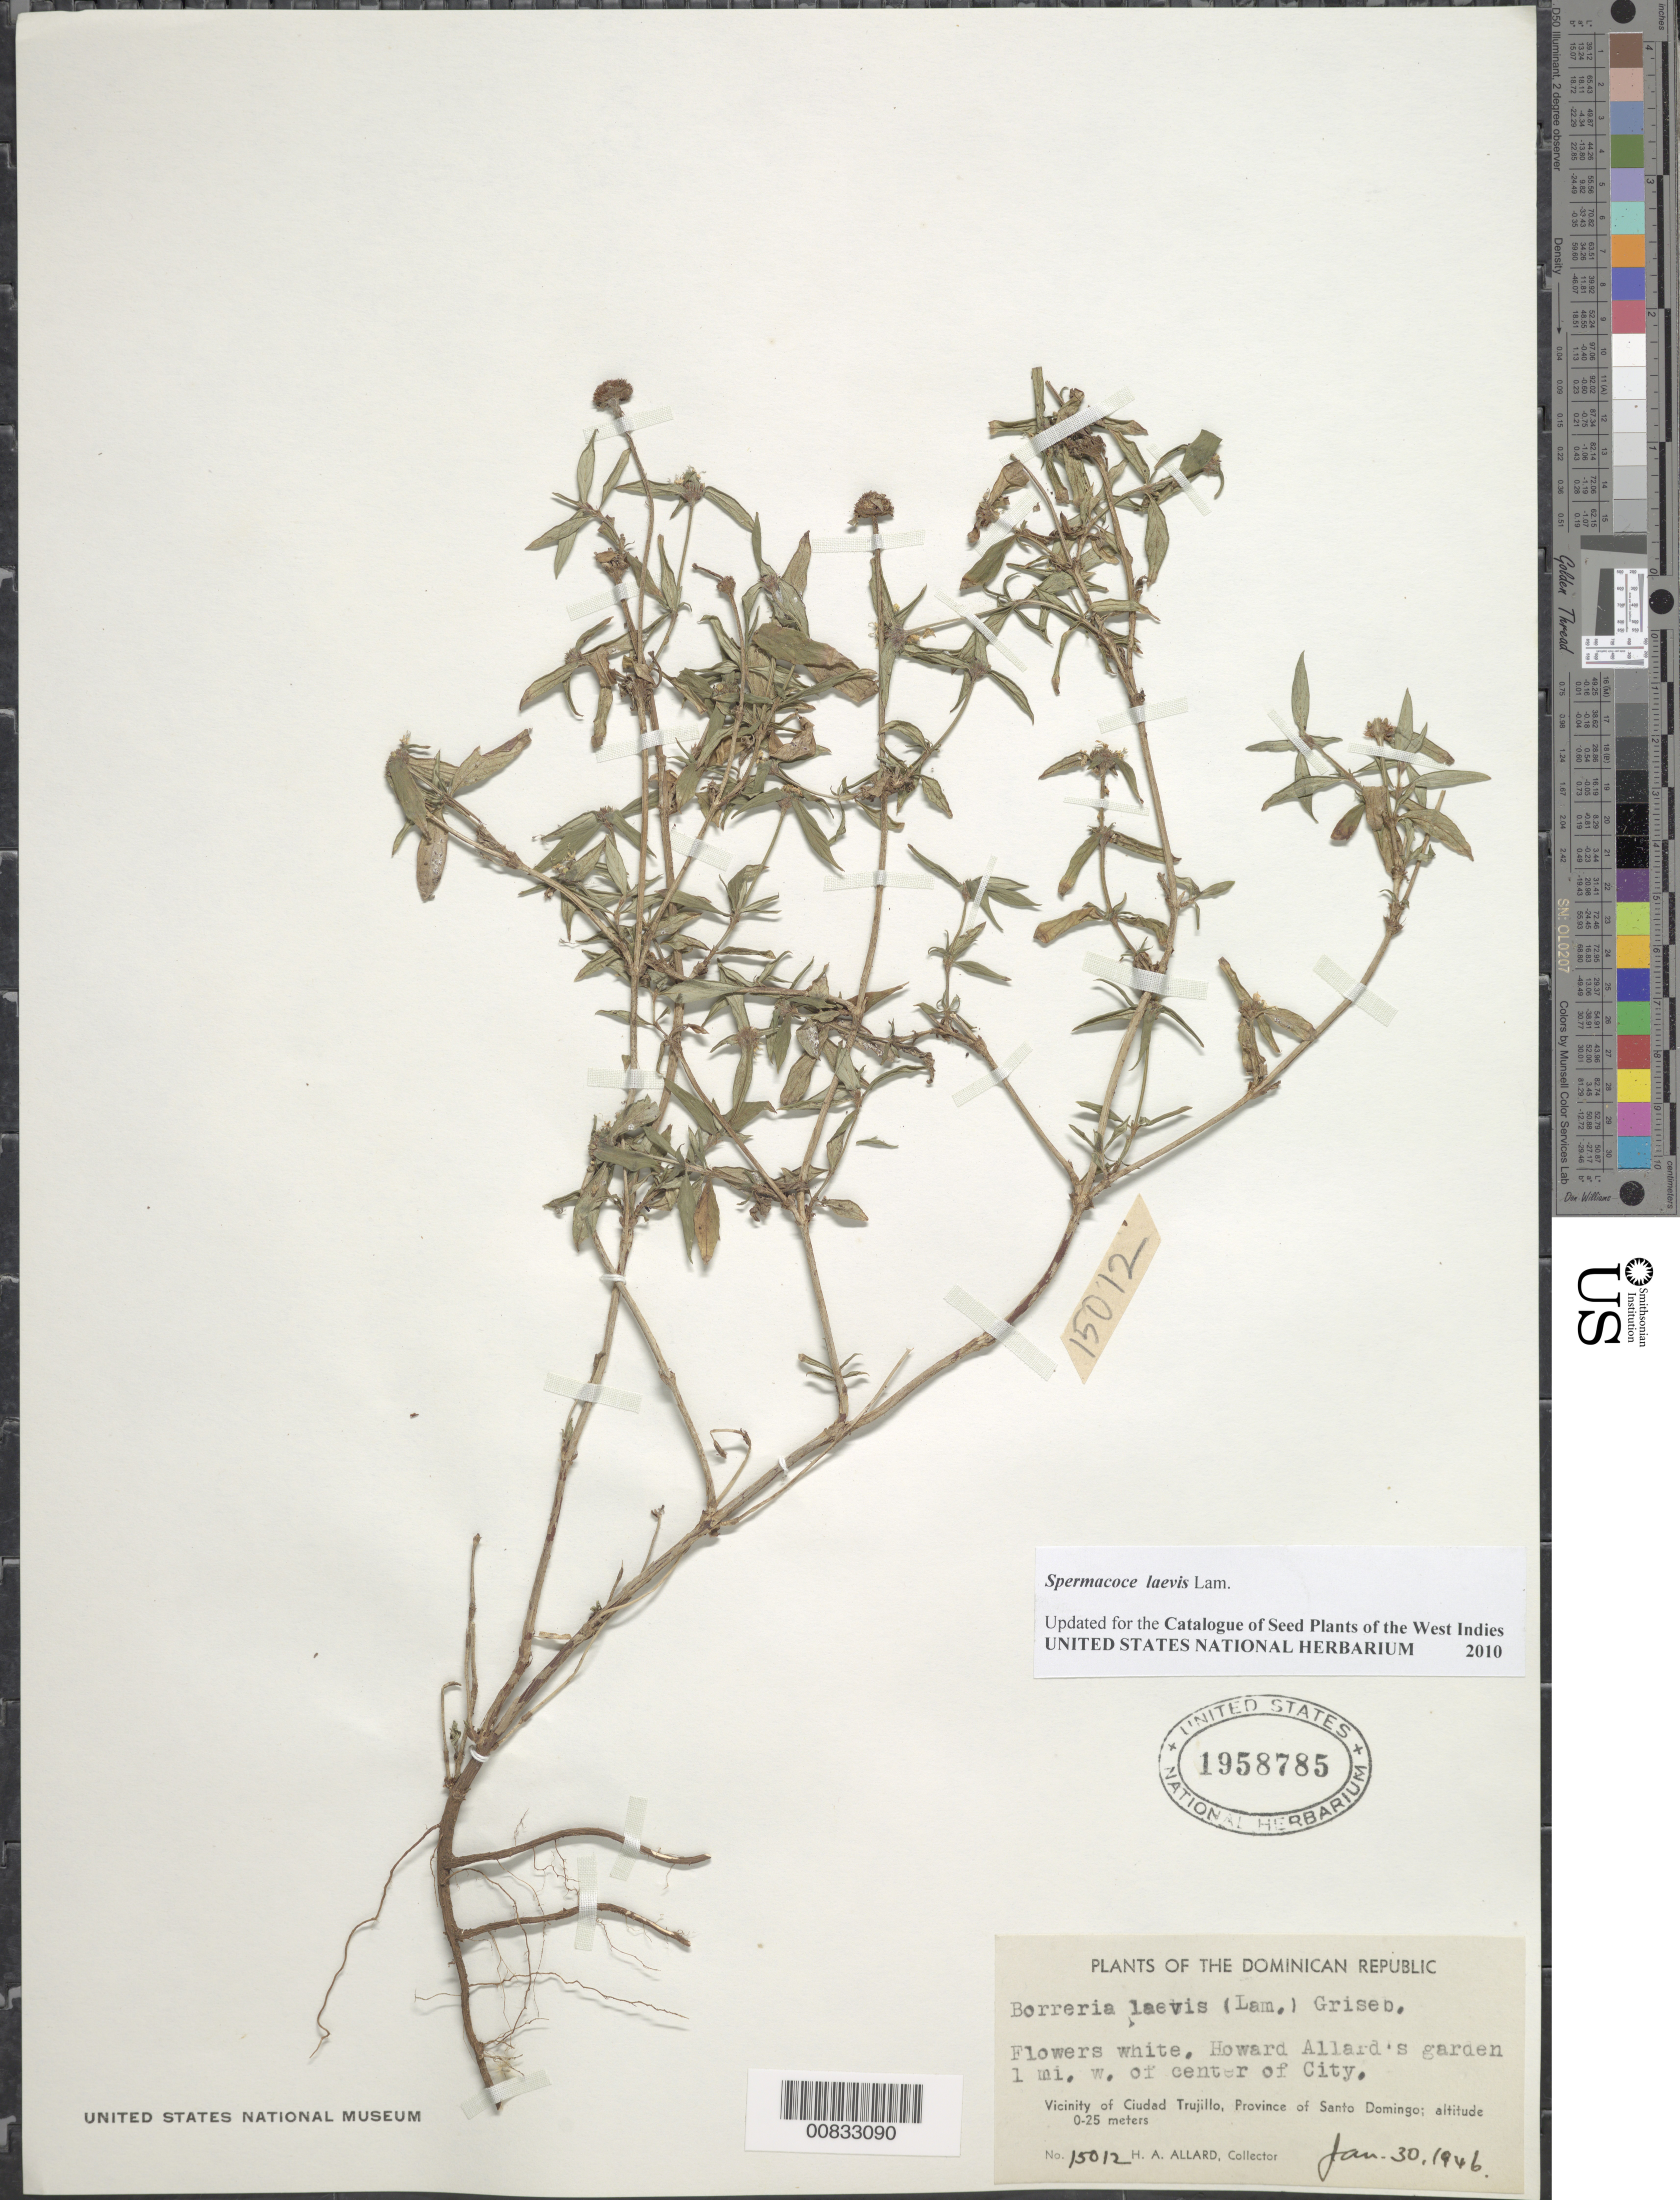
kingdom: Plantae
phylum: Tracheophyta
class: Magnoliopsida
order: Gentianales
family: Rubiaceae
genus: Spermacoce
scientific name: Spermacoce laevis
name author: Lam.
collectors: H. A. Allard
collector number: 15012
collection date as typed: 30 Jan 1946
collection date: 1946-01-30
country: Dominican Republic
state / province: Distrito Nacional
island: Hispaniola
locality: Vicinity of Santo Domingo City, Howard Allard's garden, 1 m W of center of city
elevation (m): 0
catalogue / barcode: US 1958785